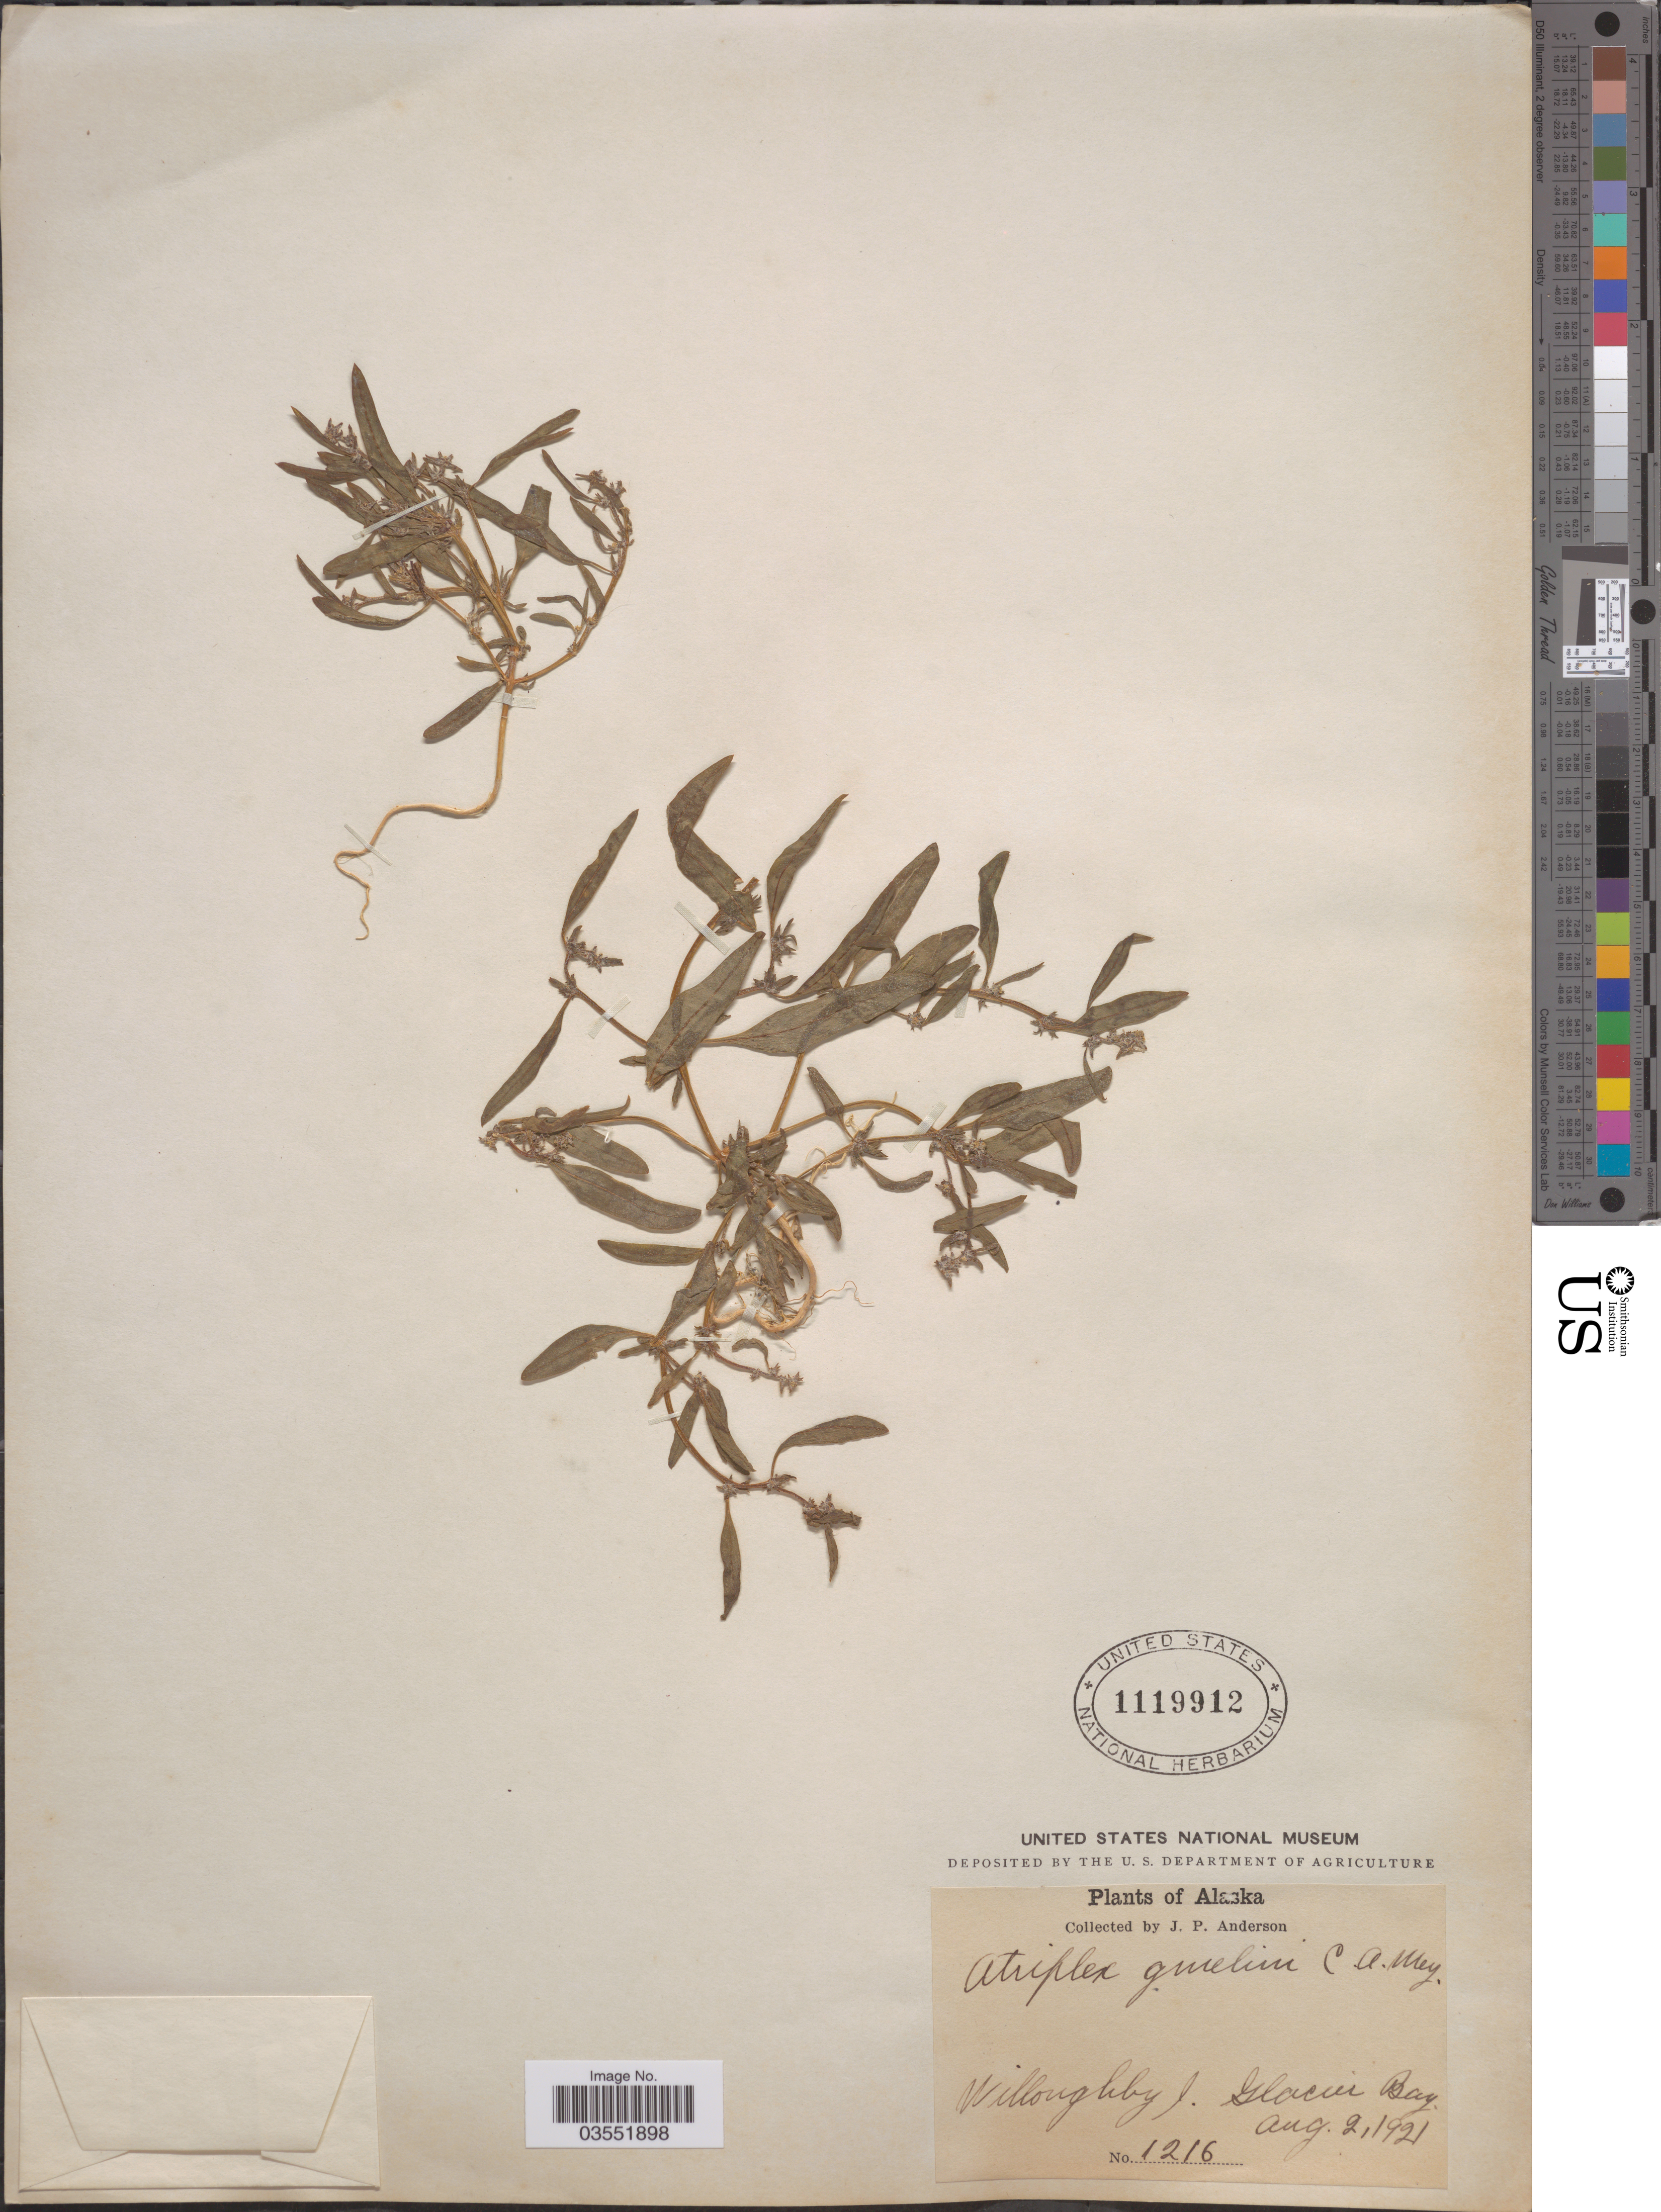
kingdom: Plantae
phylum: Tracheophyta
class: Magnoliopsida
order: Caryophyllales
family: Amaranthaceae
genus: Atriplex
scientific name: Atriplex gmelinii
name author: C.A. Mey. ex Bong.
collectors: J. P. Anderson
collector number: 1216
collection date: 1921-08-02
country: United States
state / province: Alaska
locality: Willoughby Is. Glacier Bay.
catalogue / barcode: US 1119912